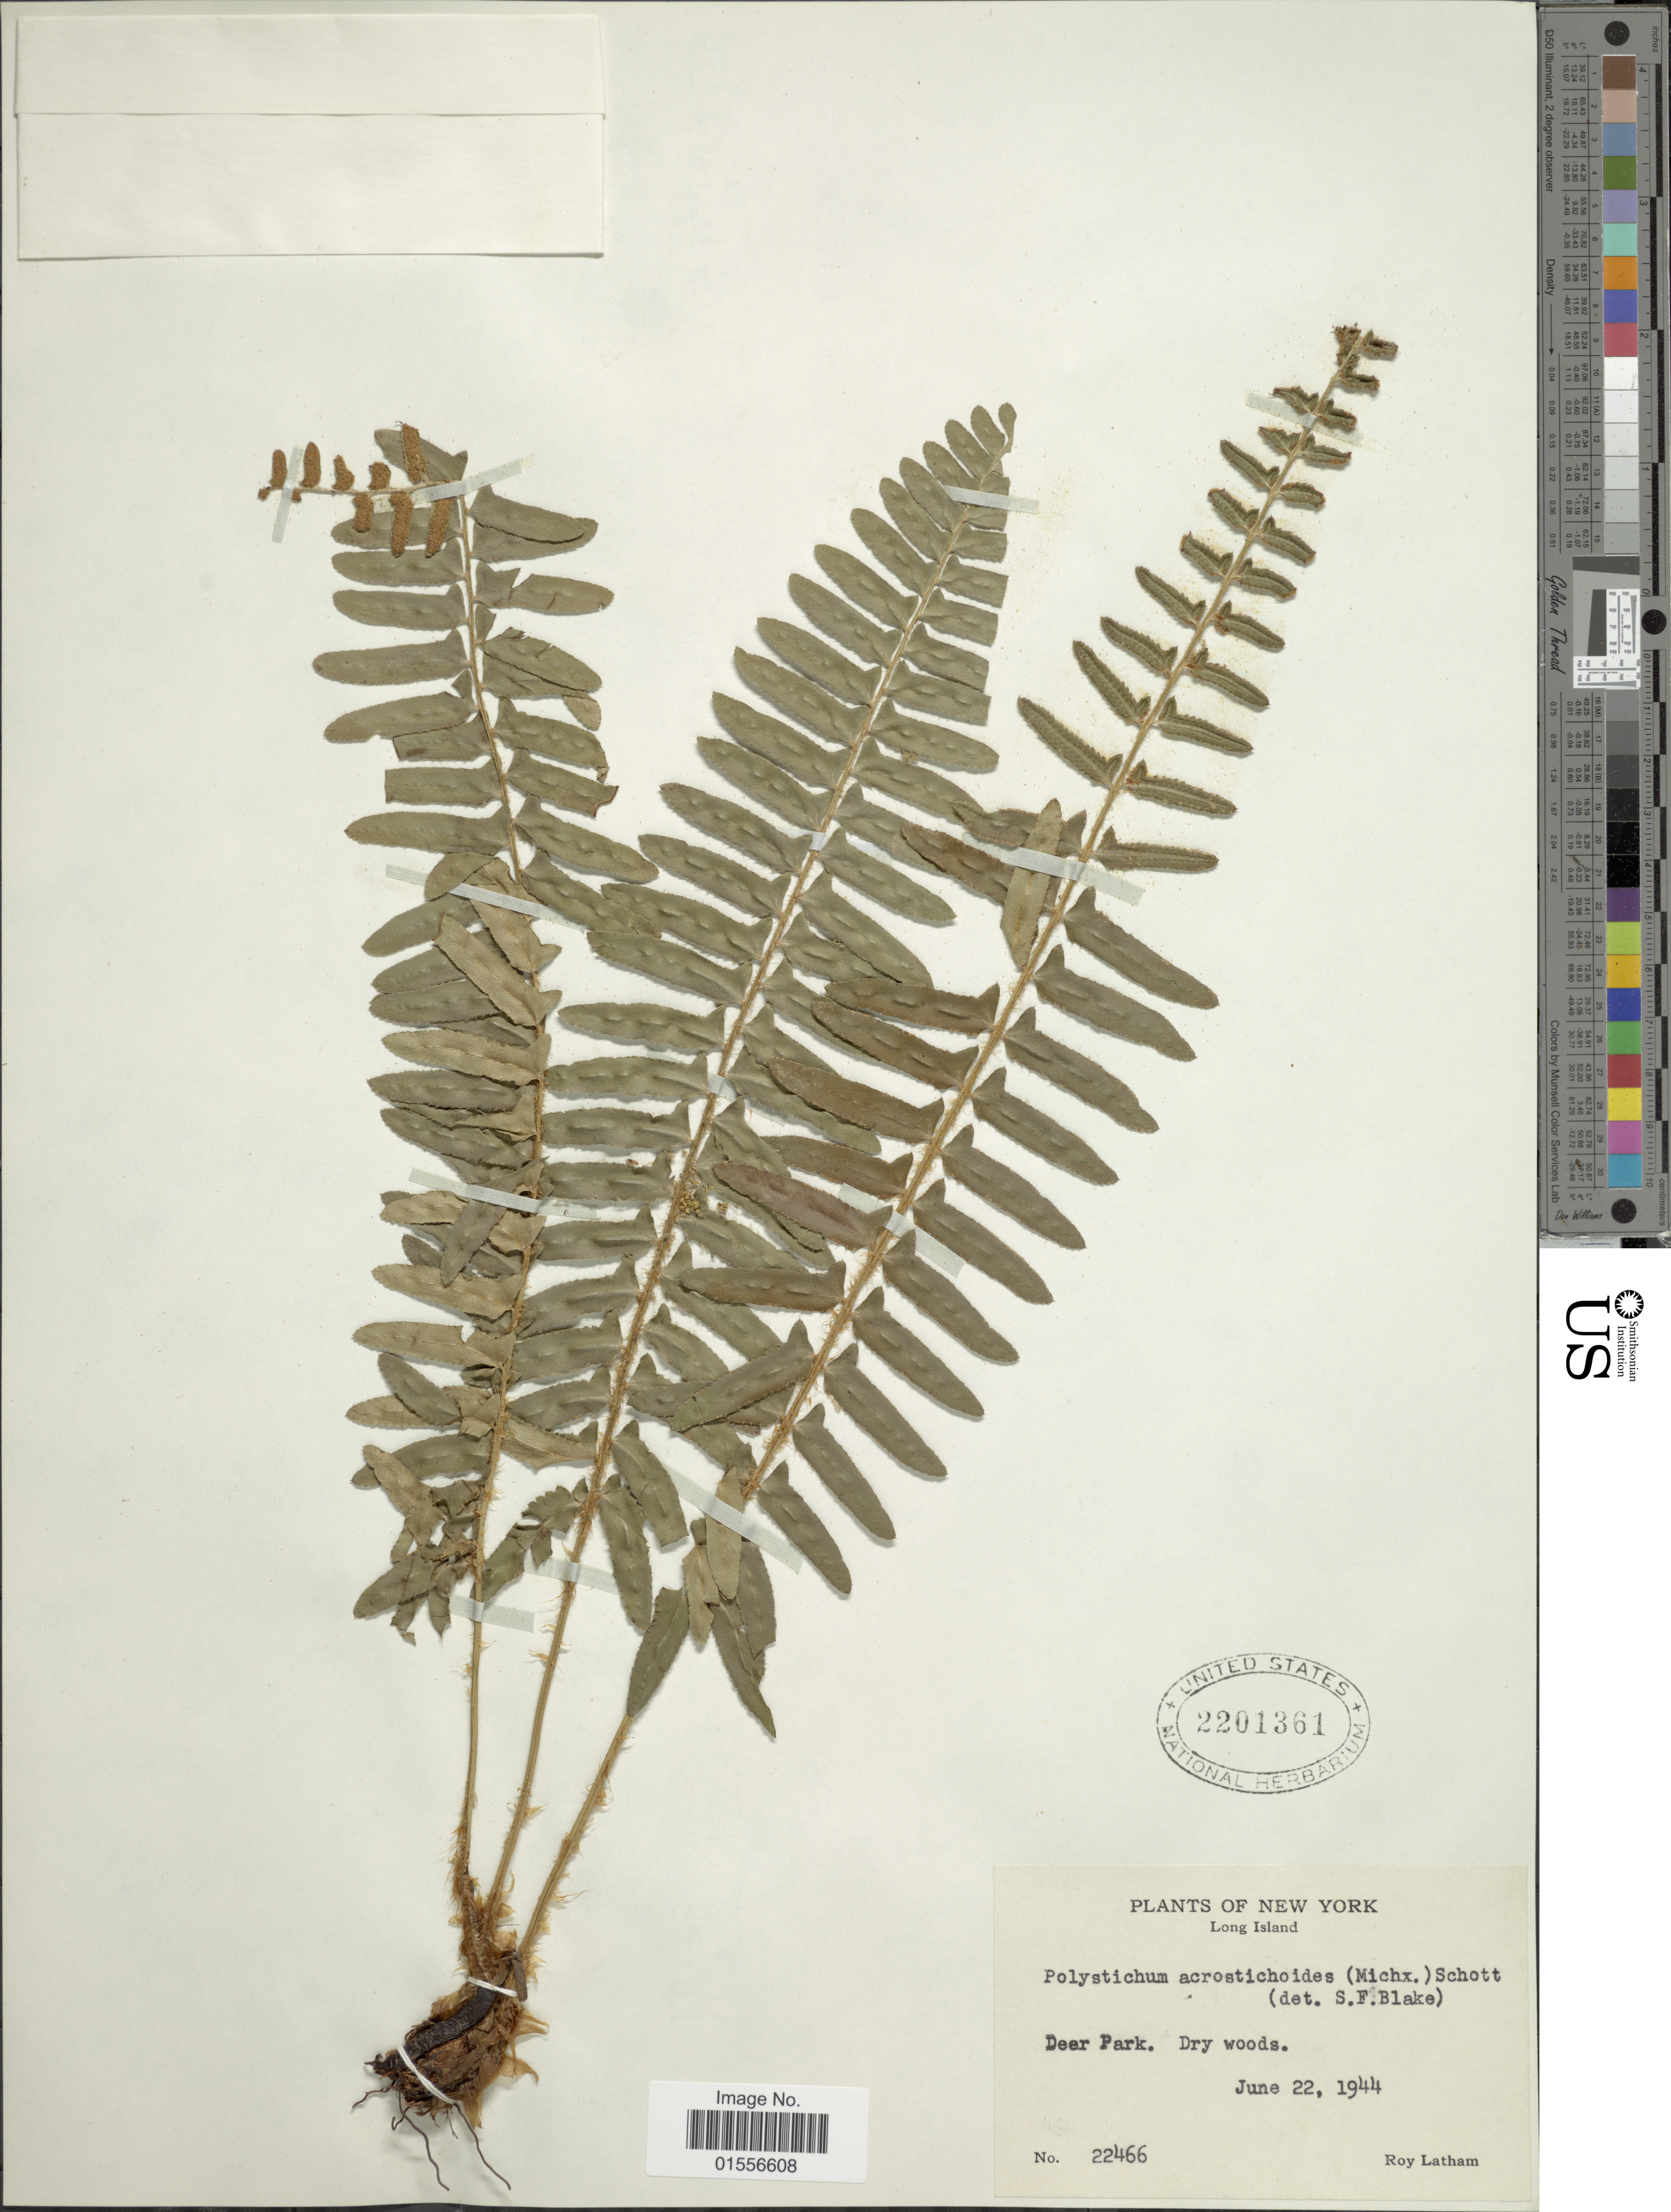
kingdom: Plantae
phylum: Tracheophyta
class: Polypodiopsida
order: Polypodiales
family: Dryopteridaceae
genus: Polystichum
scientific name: Polystichum acrostichoides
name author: (Michx.) Schott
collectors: R. Latham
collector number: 22466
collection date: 1944-06-22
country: United States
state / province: New York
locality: Long Island, Deer Park.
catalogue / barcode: US 2201361